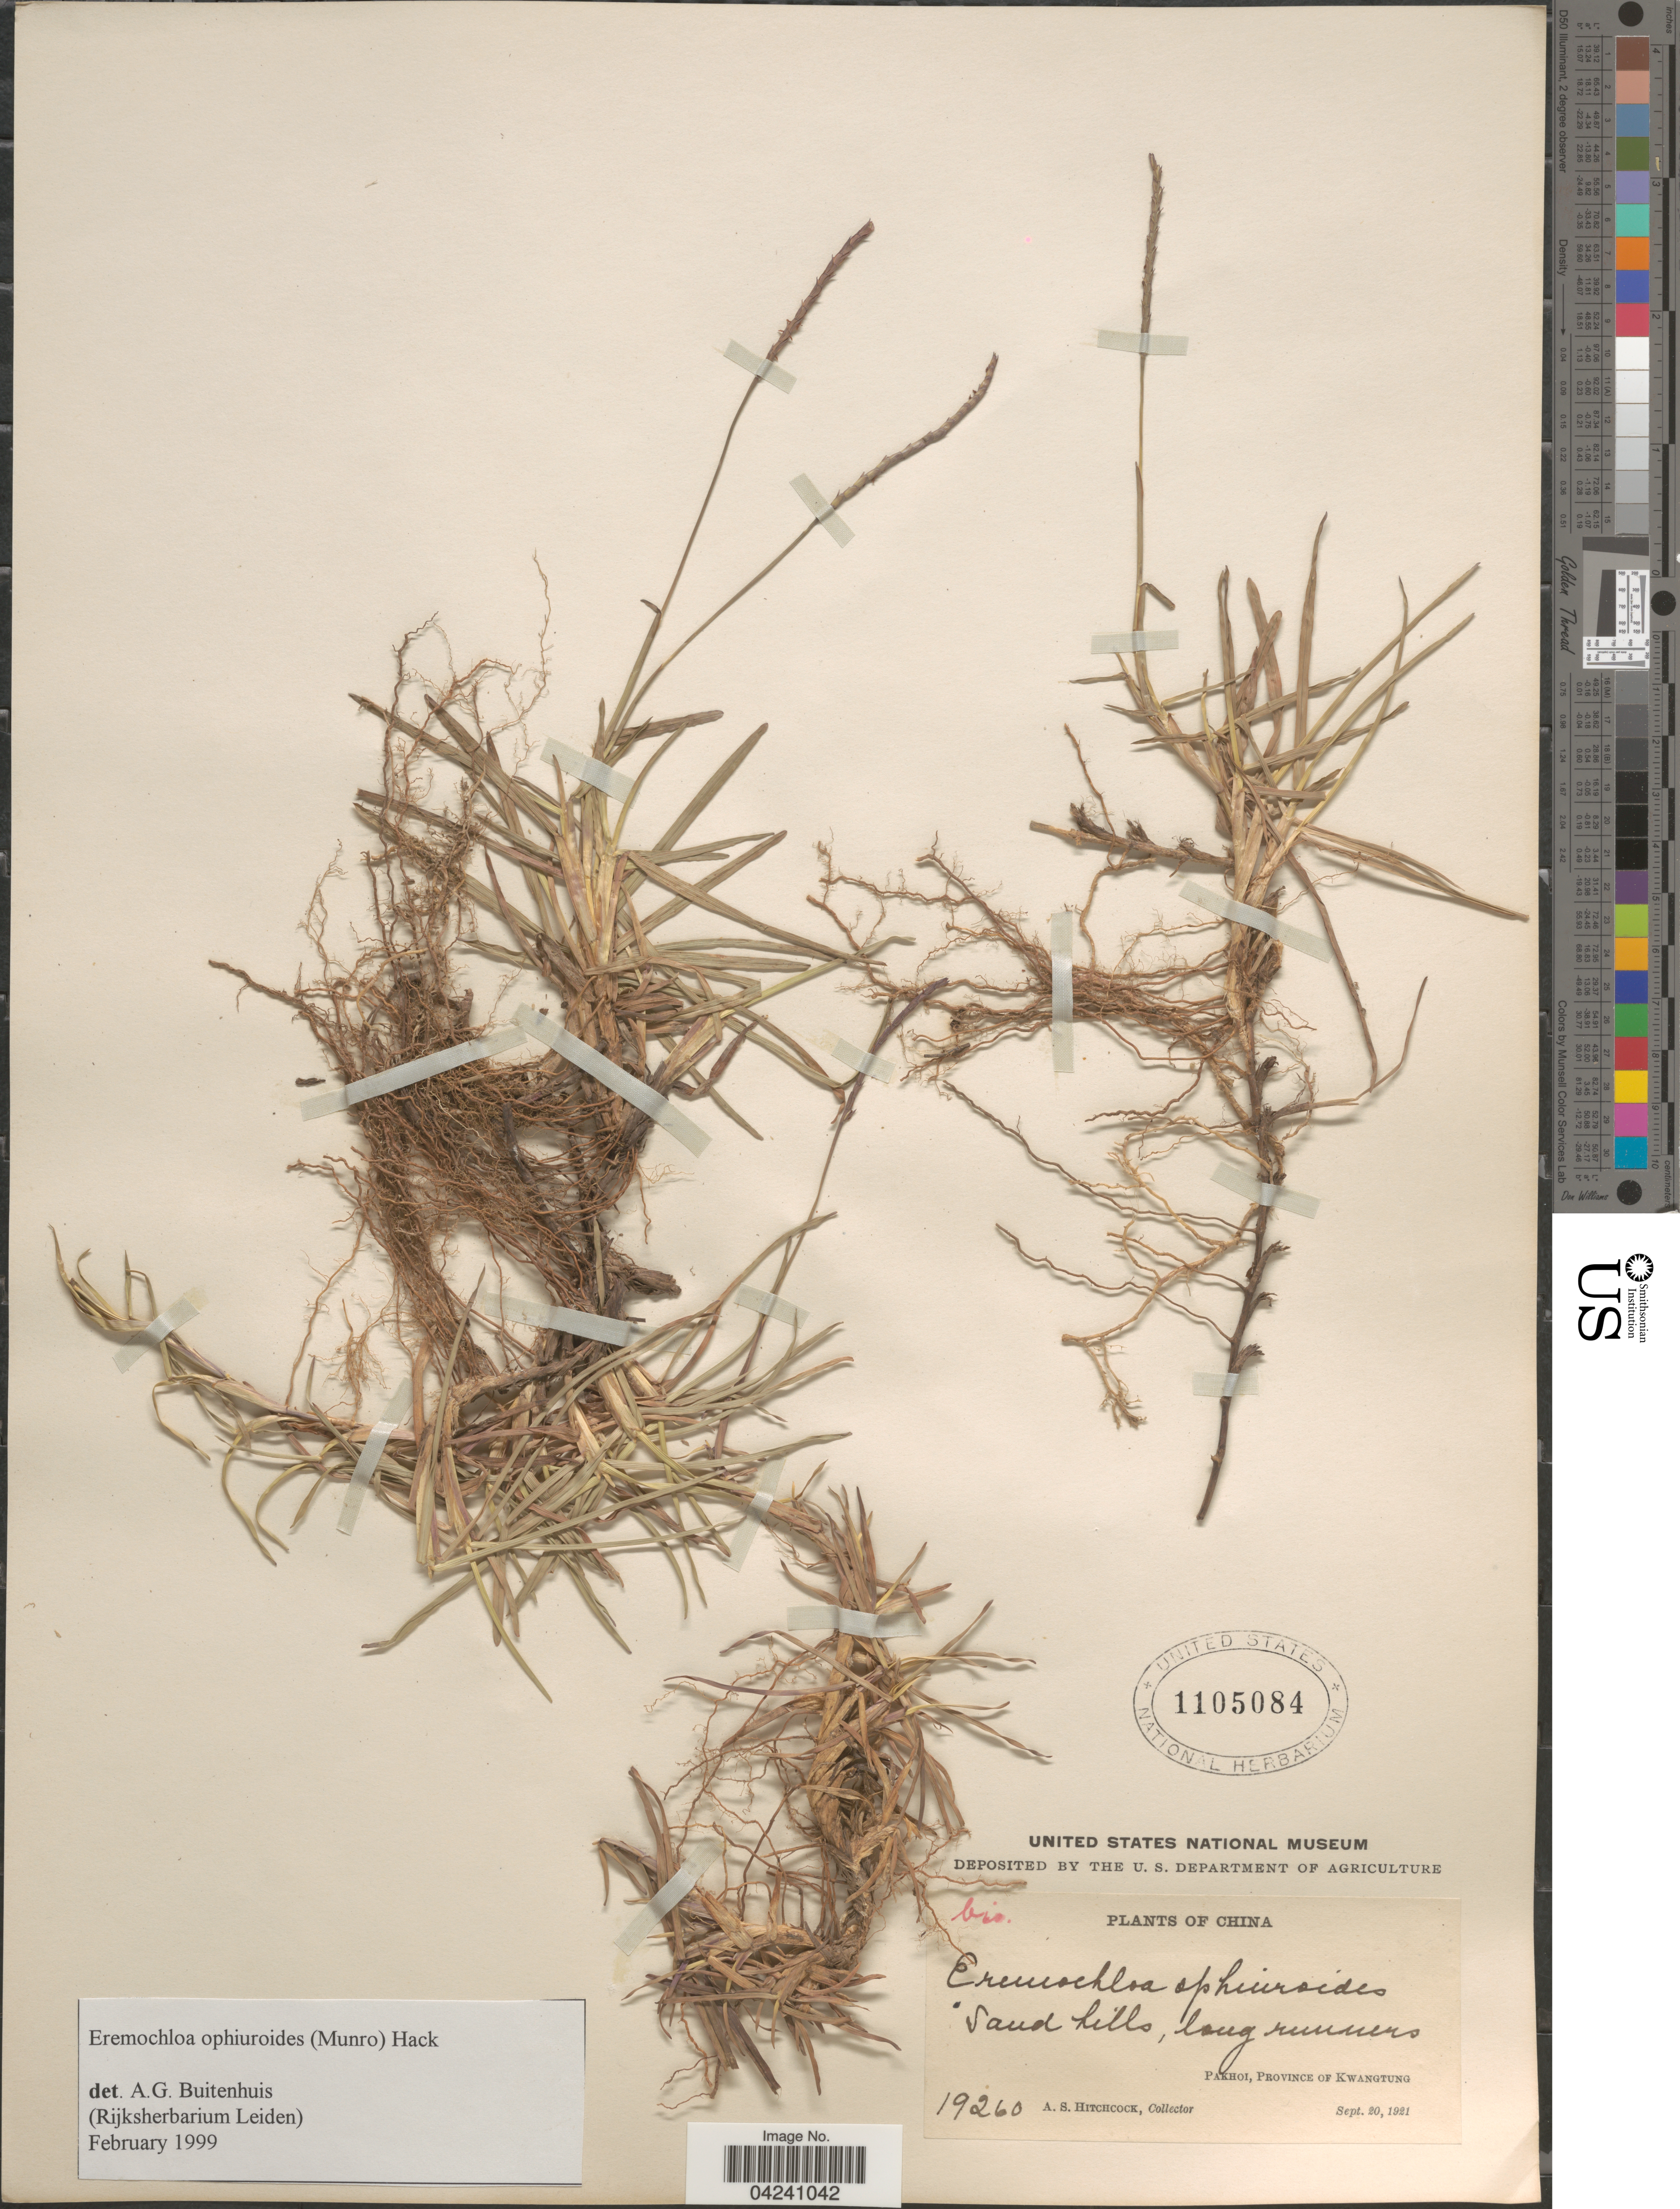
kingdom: Plantae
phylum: Tracheophyta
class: Liliopsida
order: Poales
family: Poaceae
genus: Eremochloa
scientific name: Eremochloa ophiuroides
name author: (Munro) Hack.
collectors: A. S. Hitchcock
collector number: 19260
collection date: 1921-09-20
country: China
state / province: Guangdong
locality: Sand hills, long runners. Pakhoi, Province of Kwangtung.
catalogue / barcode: US 1105084